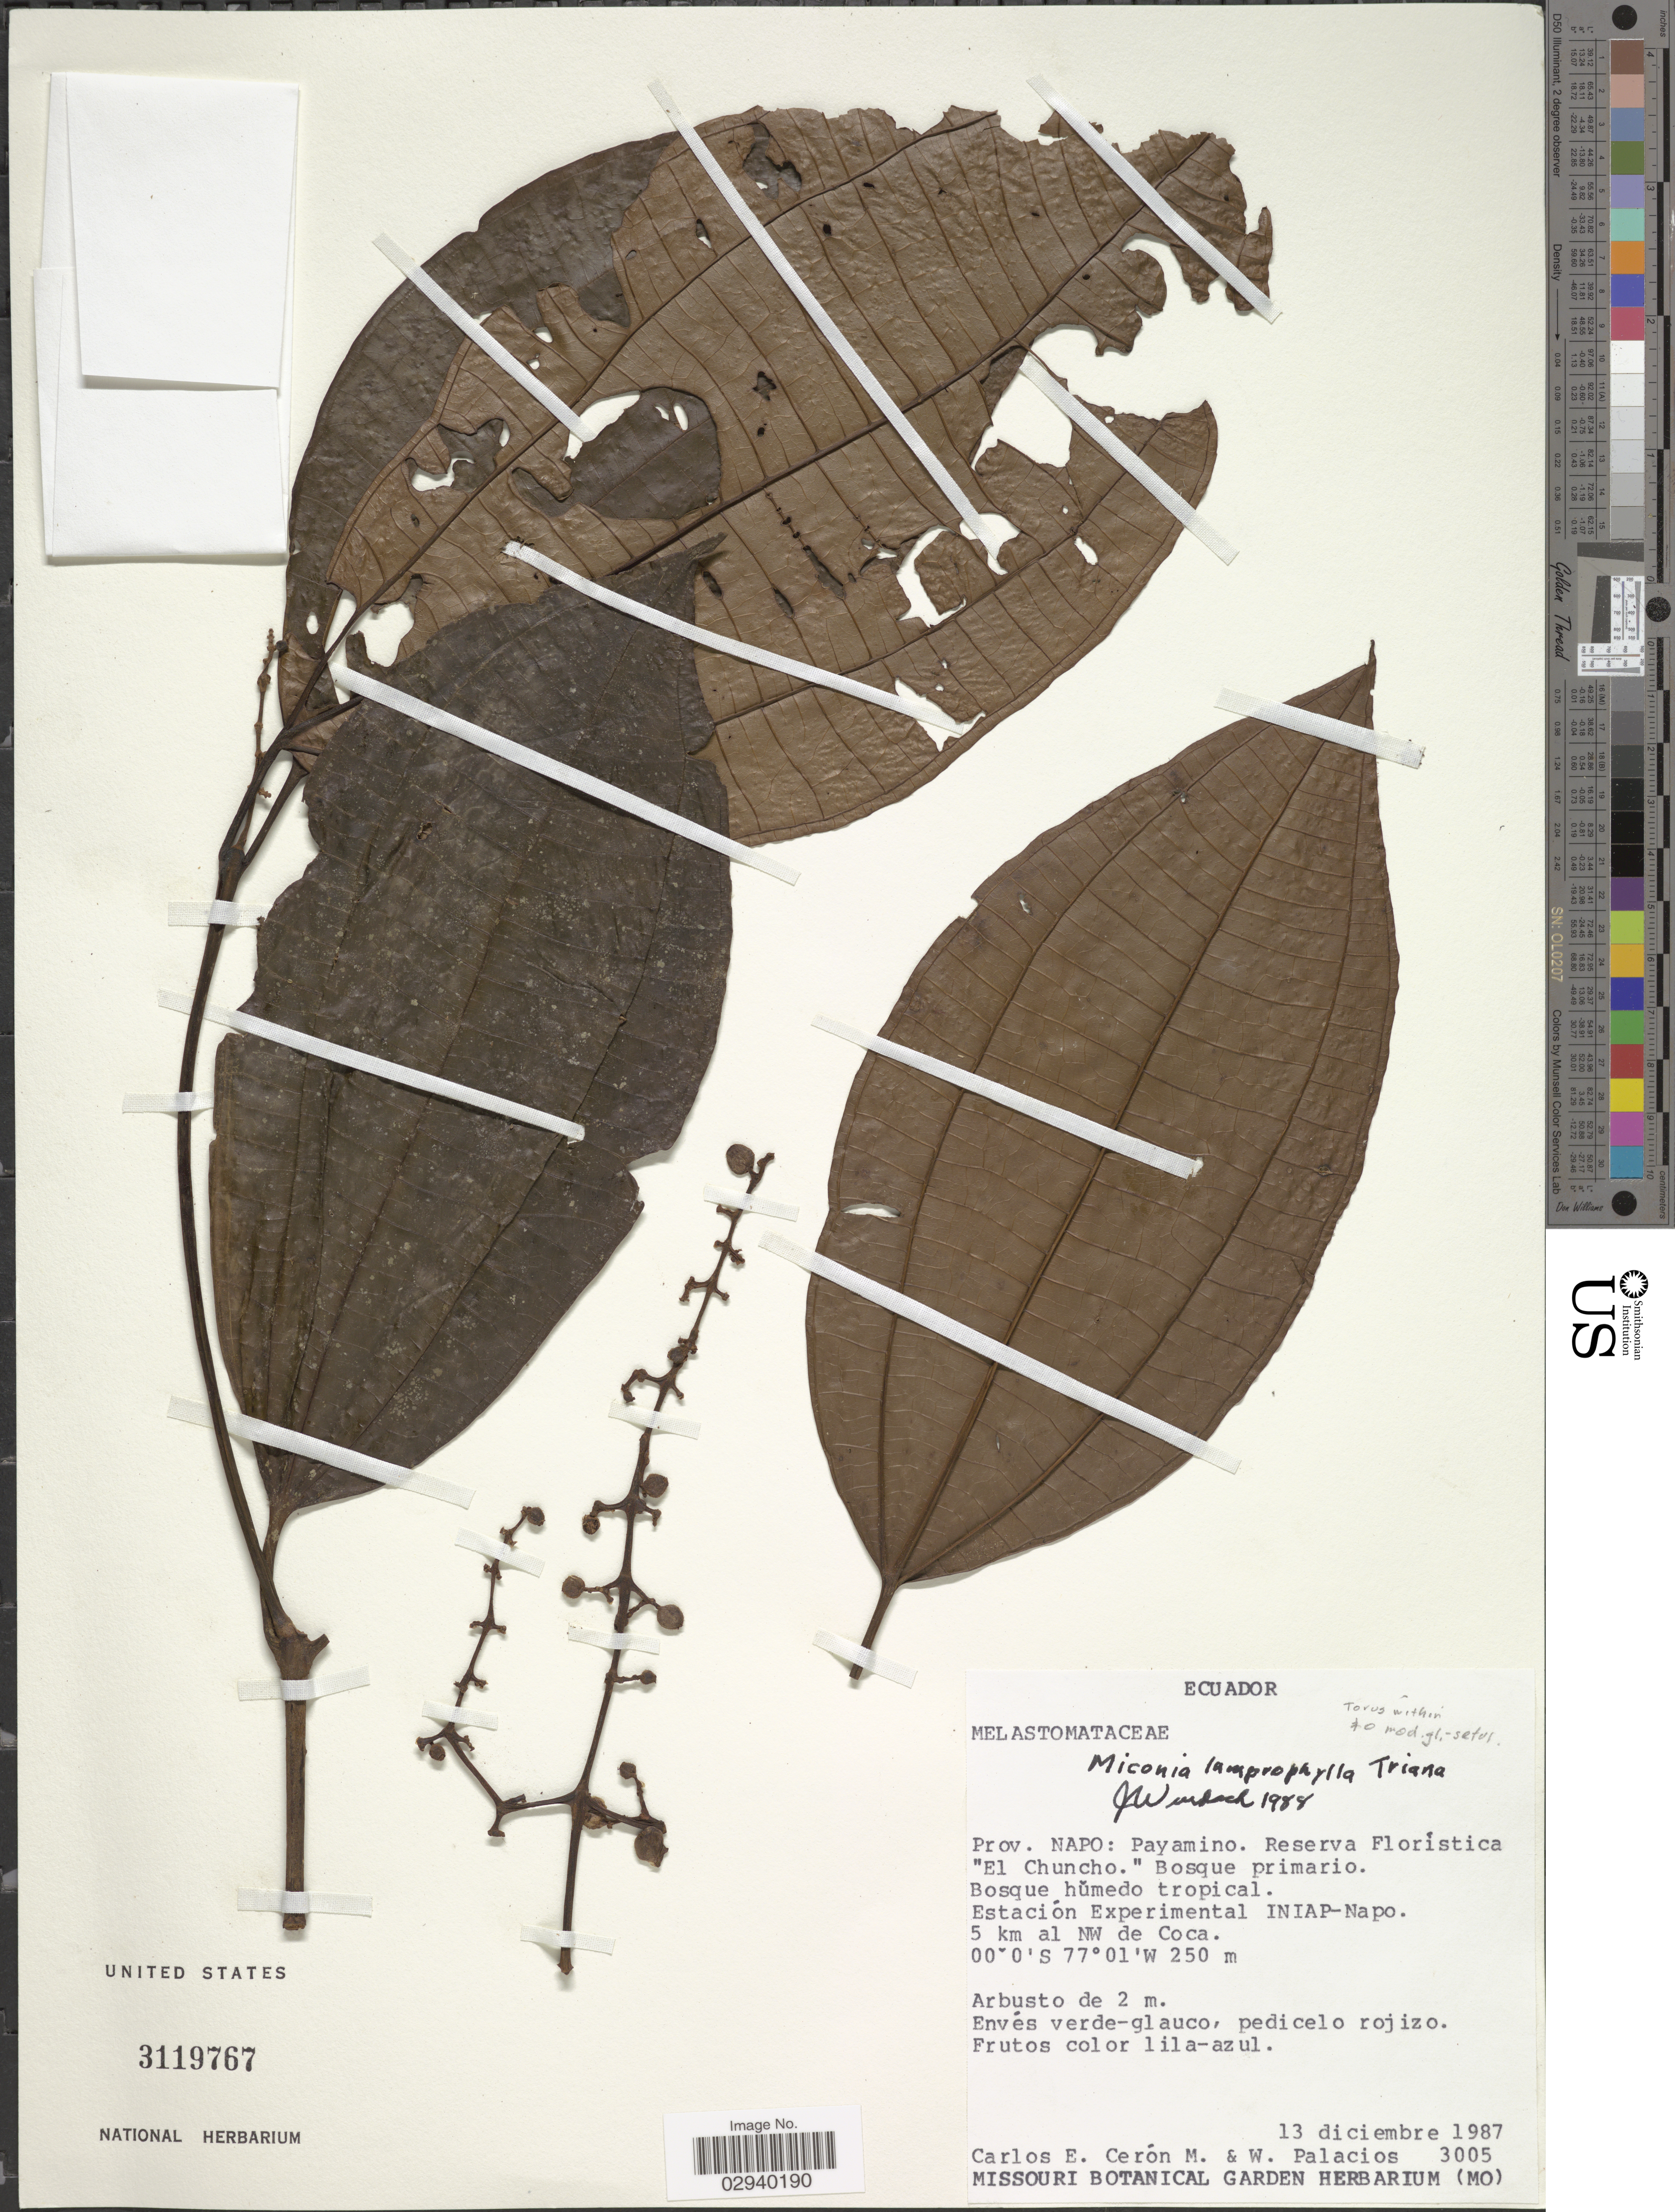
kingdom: Plantae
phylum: Tracheophyta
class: Magnoliopsida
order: Myrtales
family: Melastomataceae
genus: Miconia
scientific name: Miconia lamprophylla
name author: Triana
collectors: C. E. Cerón M. & W. Palacios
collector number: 3005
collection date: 1987-12-13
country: Ecuador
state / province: Napo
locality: Payamino. Reserva Florística "El Chuncho." 5km al NW de Coca.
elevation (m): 250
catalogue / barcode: US 3119767